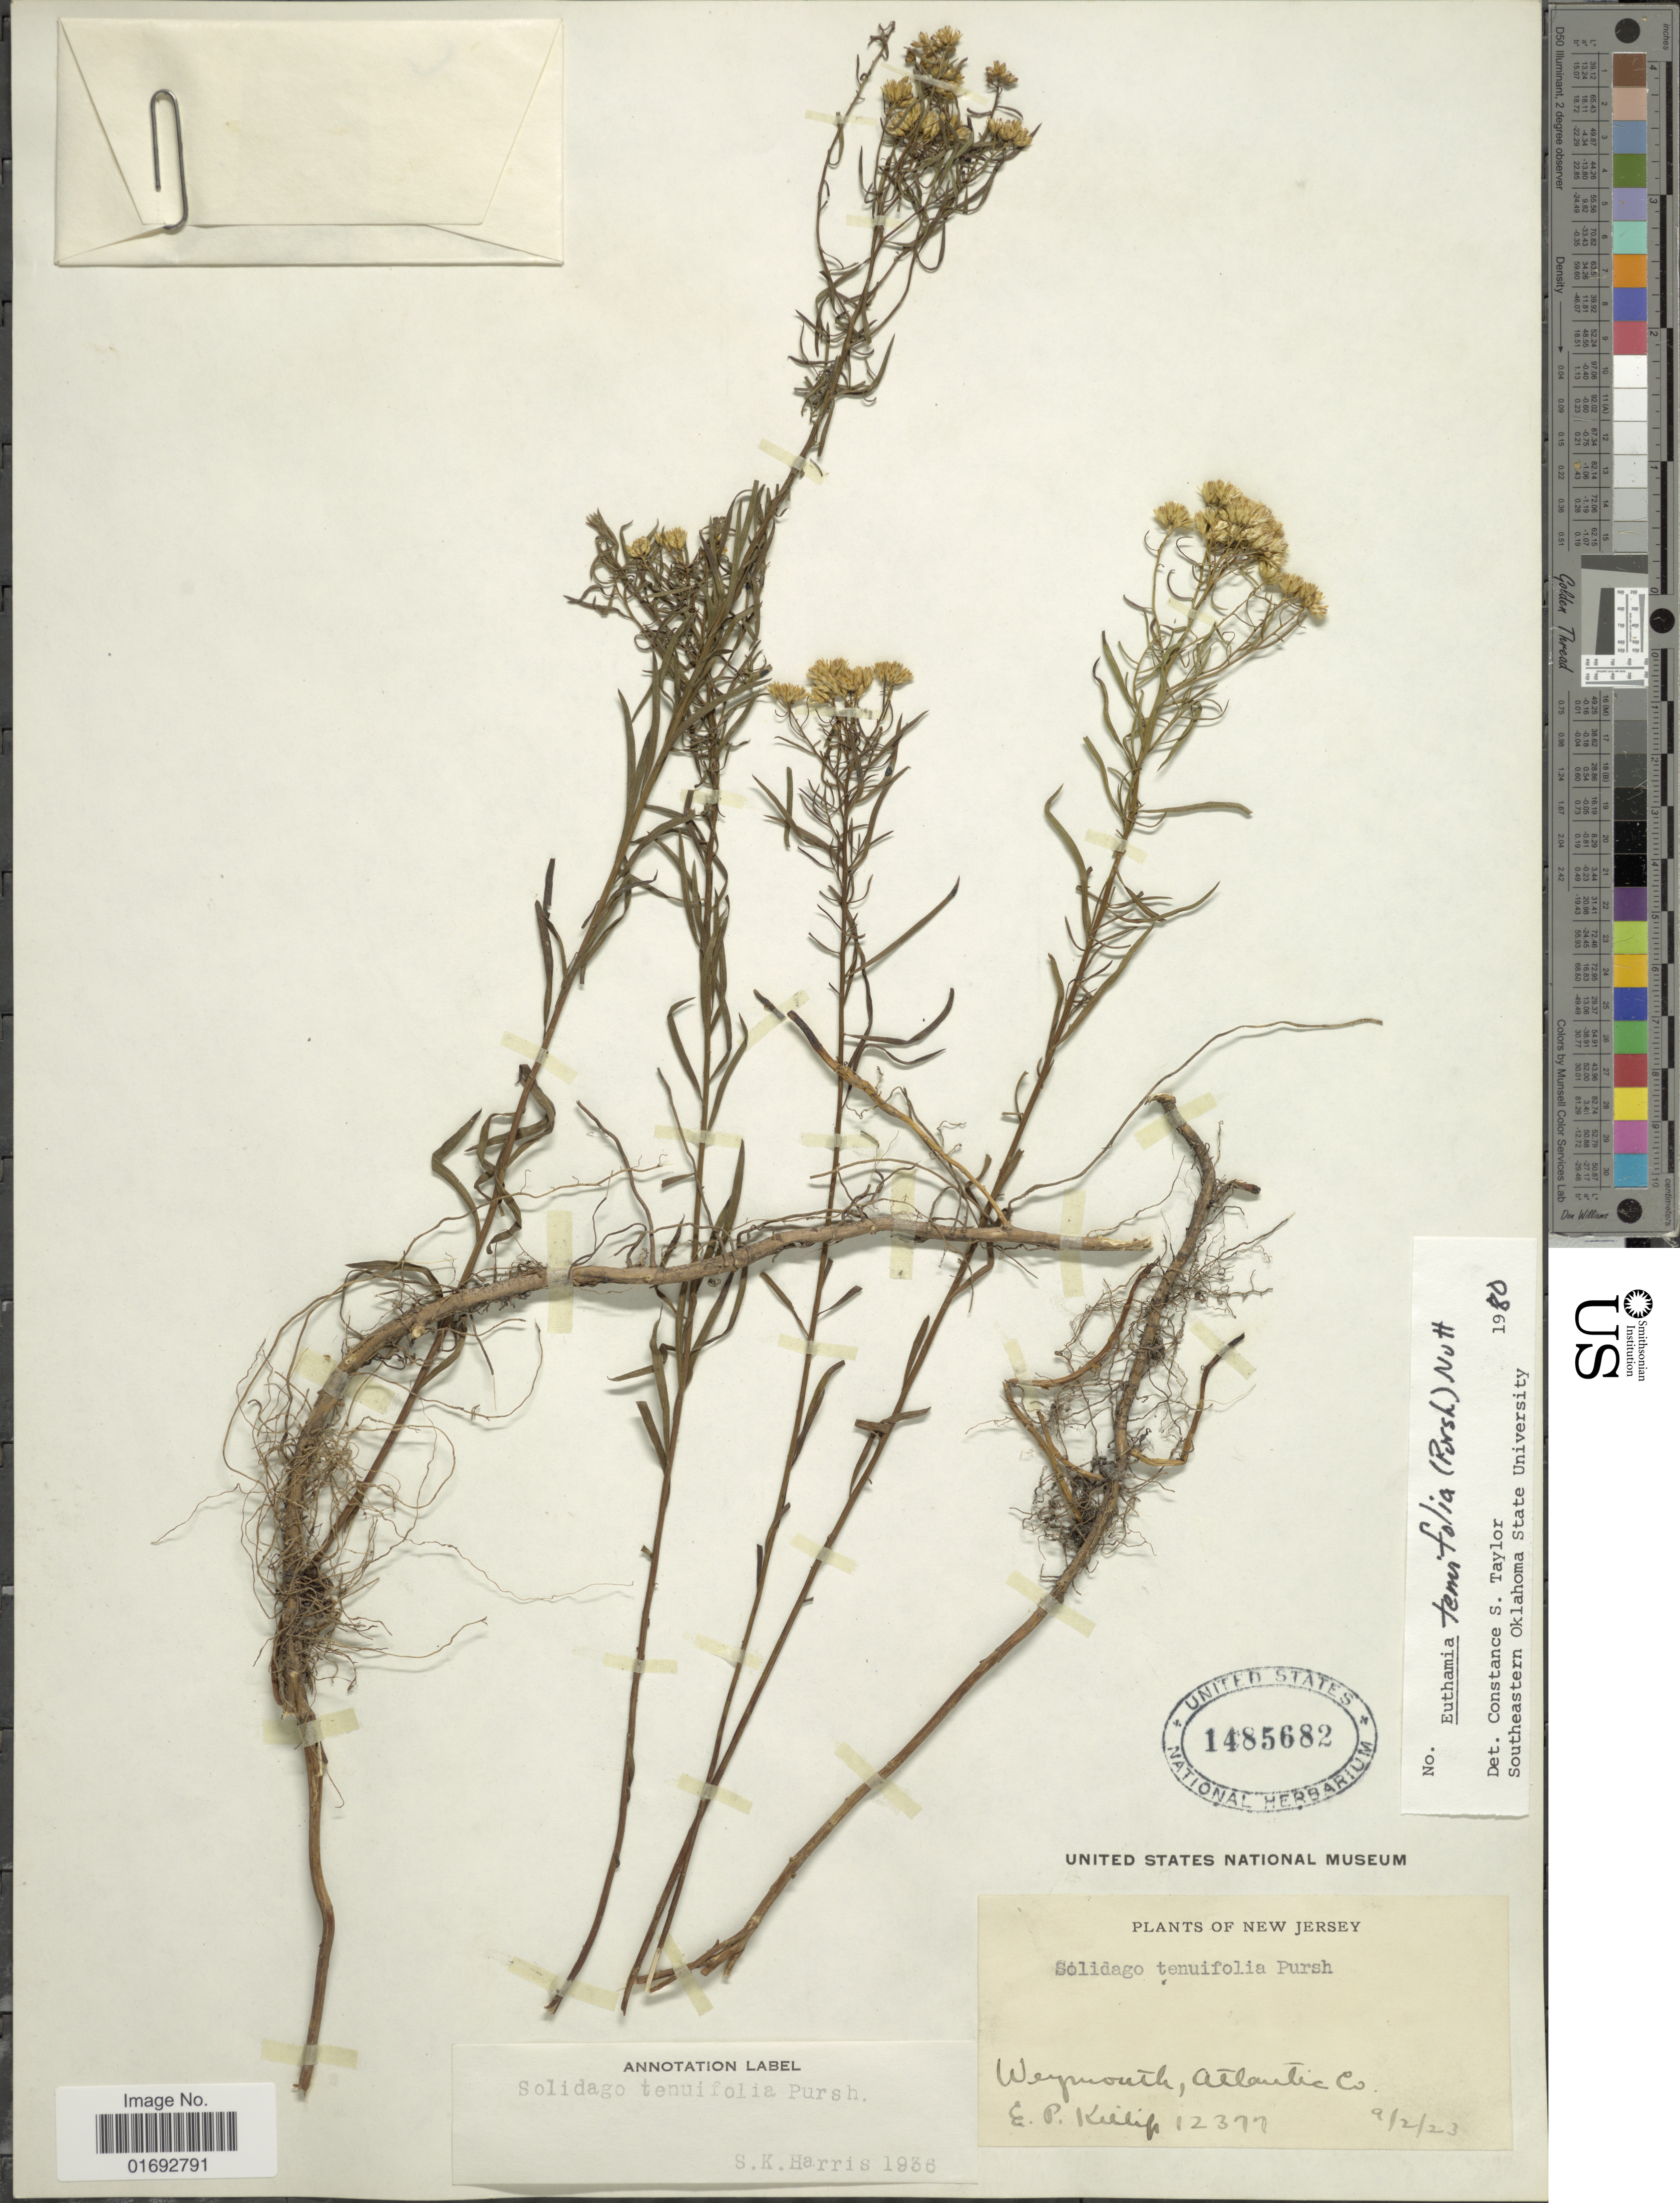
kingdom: Plantae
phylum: Tracheophyta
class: Magnoliopsida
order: Asterales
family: Asteraceae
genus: Euthamia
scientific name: Euthamia tenuifolia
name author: (Pursh) Nutt.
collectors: E. P. Killip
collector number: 12377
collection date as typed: Transcribed d/m/y: 2/9/23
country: United States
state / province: New Jersey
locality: Weymouth, Atlantic Co.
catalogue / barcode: US 1485682